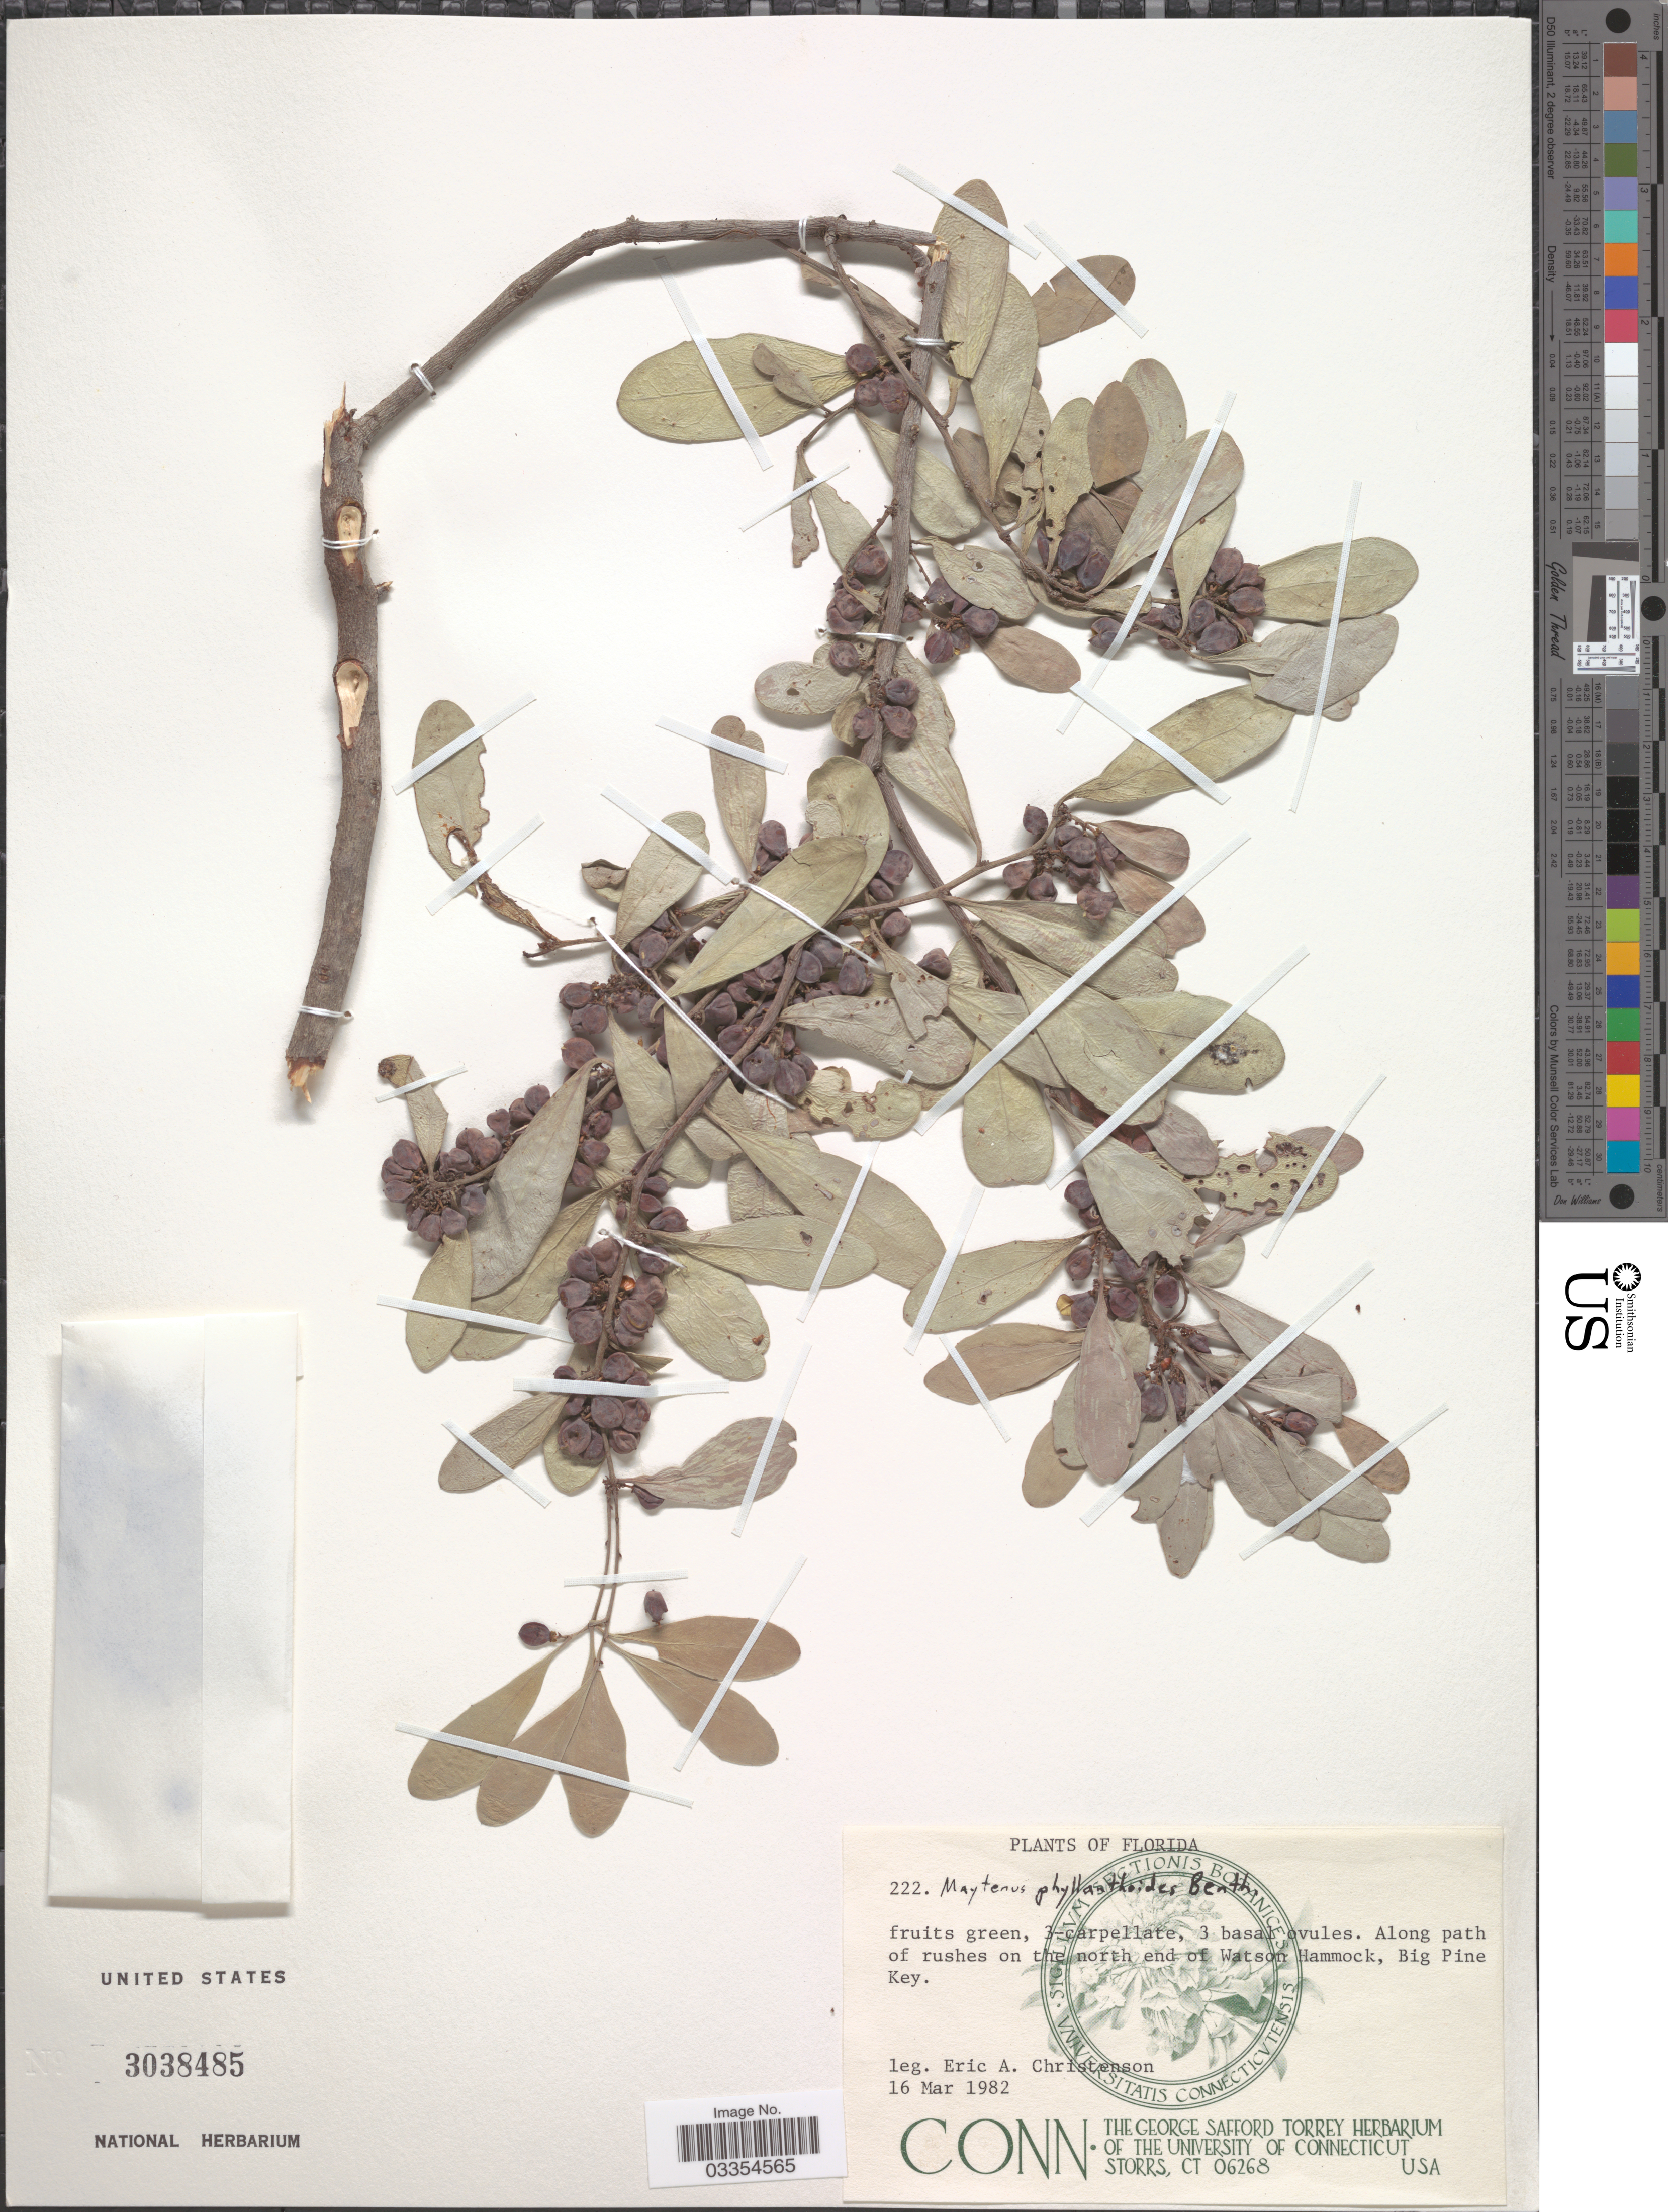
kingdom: Plantae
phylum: Tracheophyta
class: Magnoliopsida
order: Celastrales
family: Celastraceae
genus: Tricerma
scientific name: Tricerma phyllanthoides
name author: (Benth.) Lundell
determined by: Strong, Mark T., (BOT), Smithsonian Institution - National Museum of Natural History (UNITED STATES)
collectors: E. A. Christenson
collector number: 222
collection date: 1982-03-16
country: United States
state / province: Florida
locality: Along path of rushes on the north end of Watson Hammock, Big Pine Key.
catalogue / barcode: US 3038485